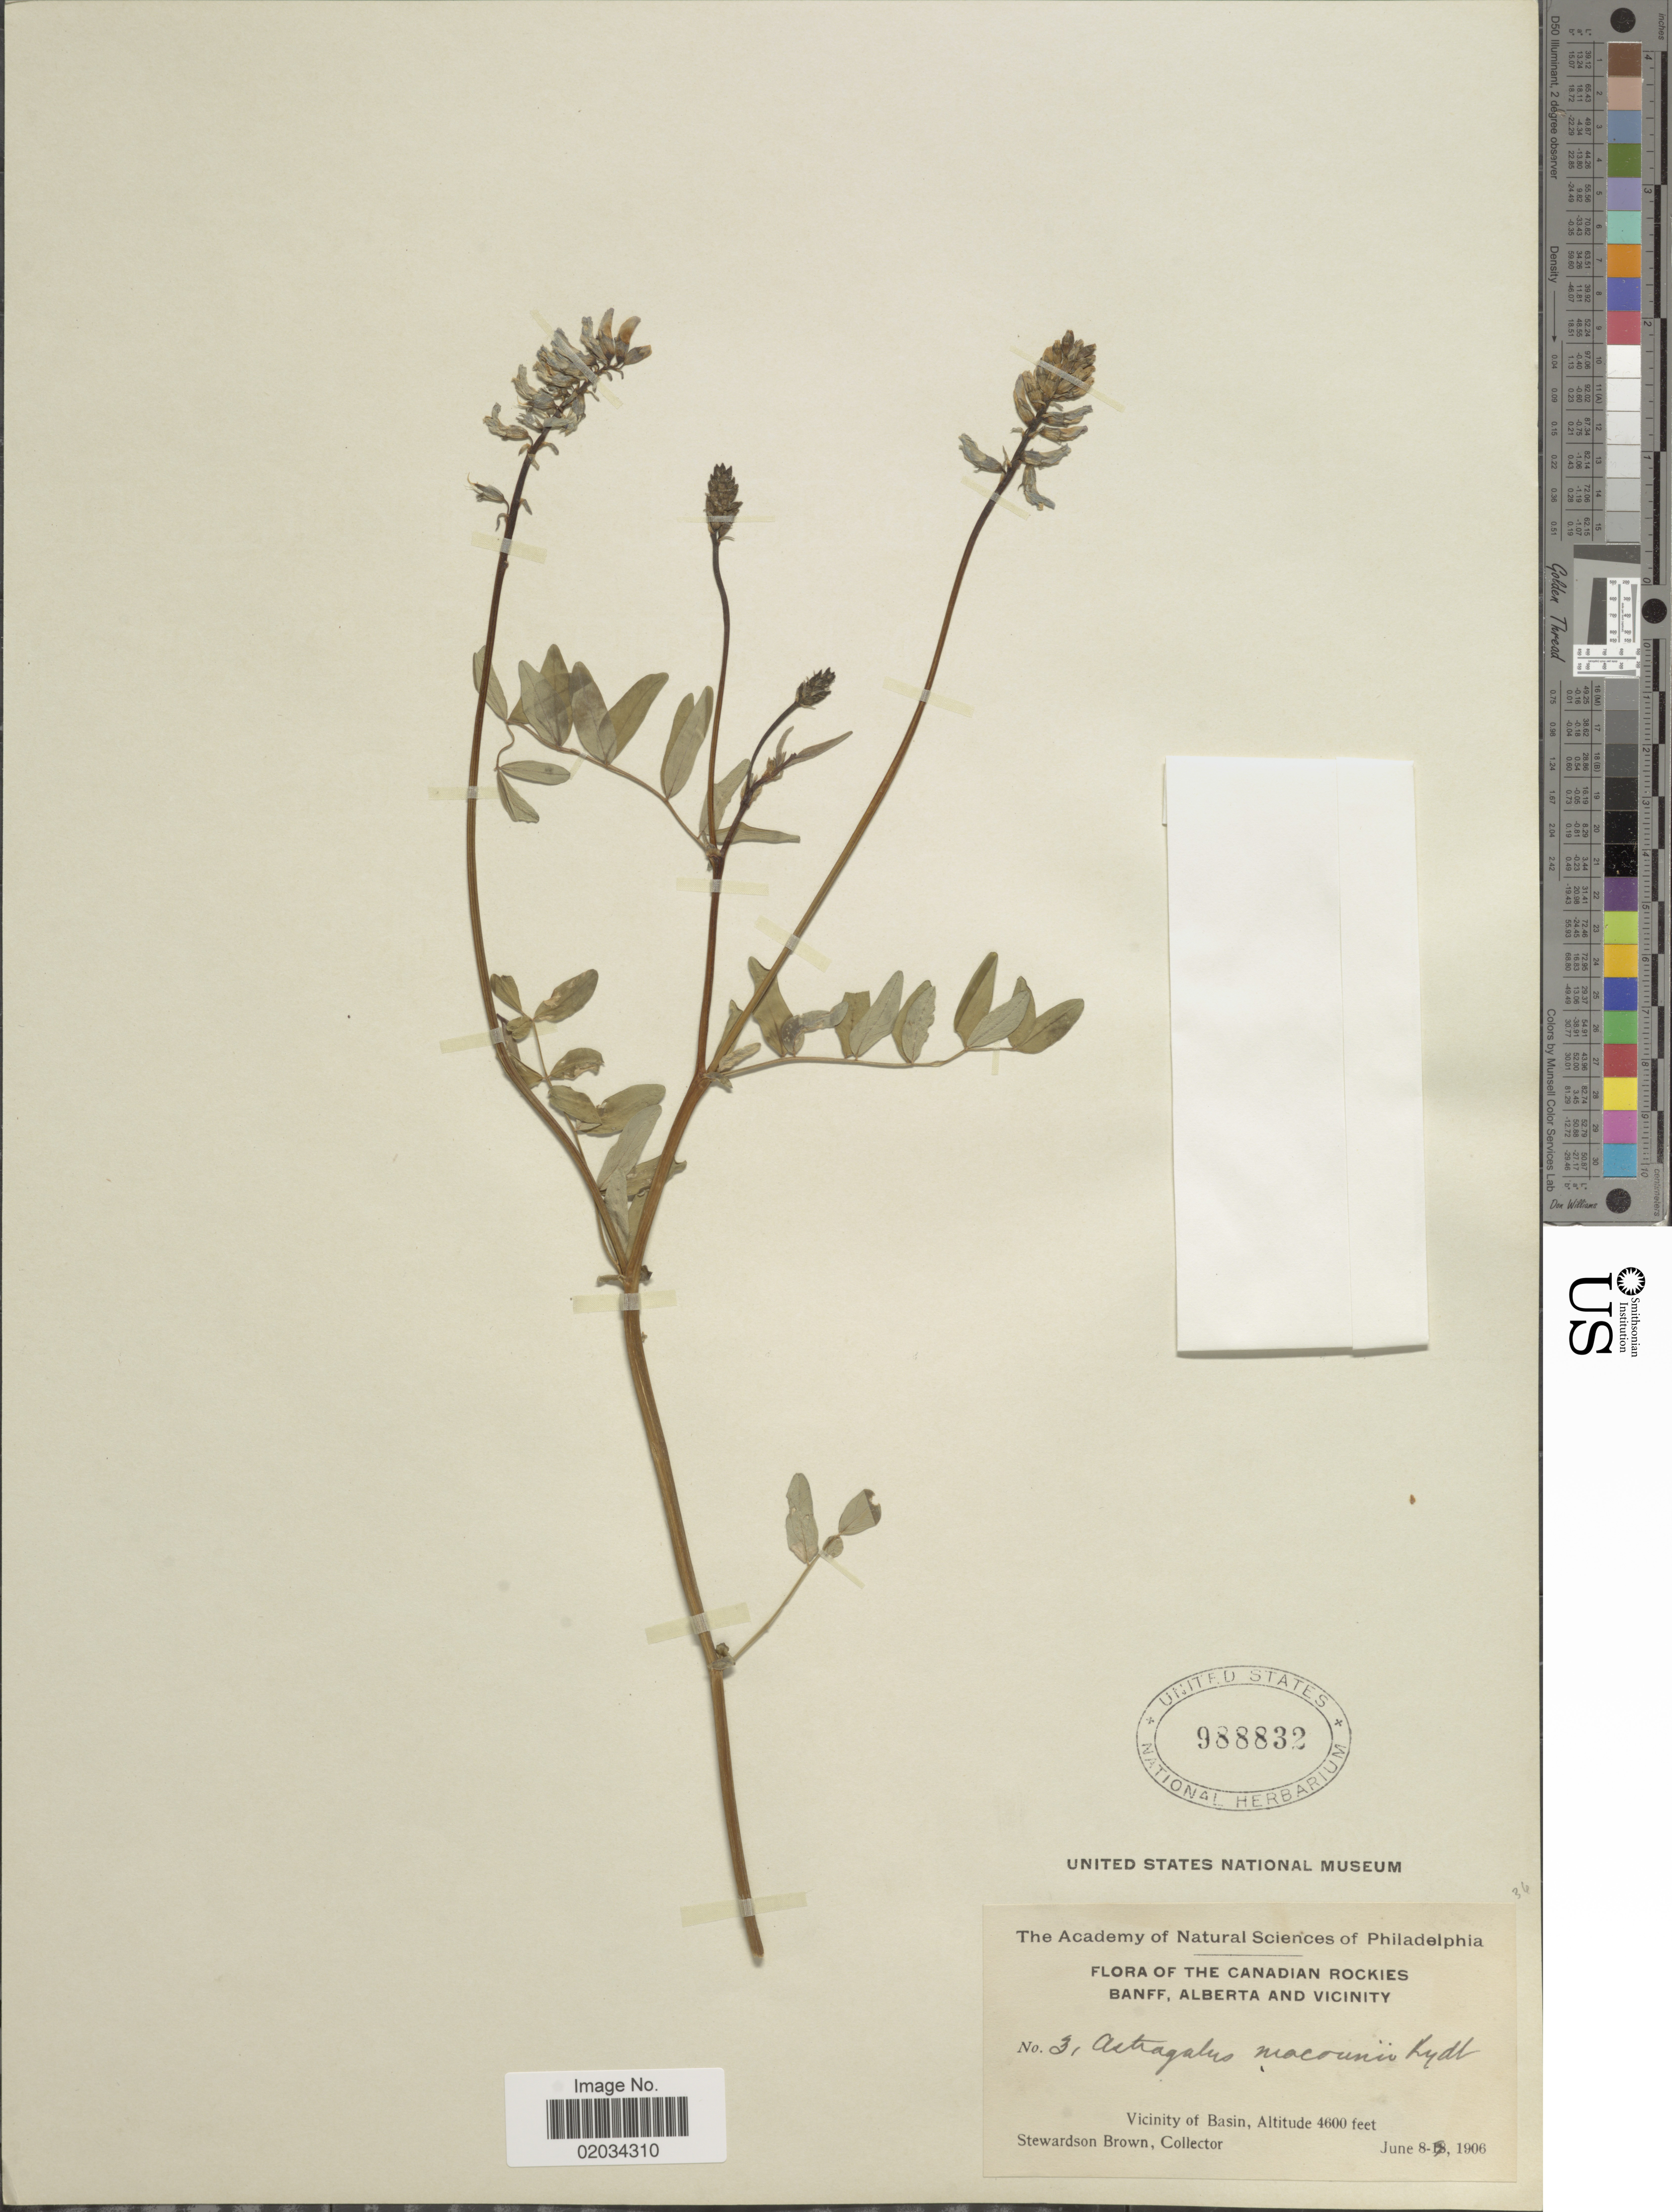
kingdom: Plantae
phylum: Tracheophyta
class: Magnoliopsida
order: Fabales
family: Fabaceae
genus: Astragalus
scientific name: Astragalus robbinsii var. minor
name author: (Hook.) Barneby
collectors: S. Brown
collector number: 3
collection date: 1906-06-08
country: Canada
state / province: Alberta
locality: Canadian Rockies Banff, Alberta and Vicinity, Vicinity of Basin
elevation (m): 1402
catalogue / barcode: US 988832